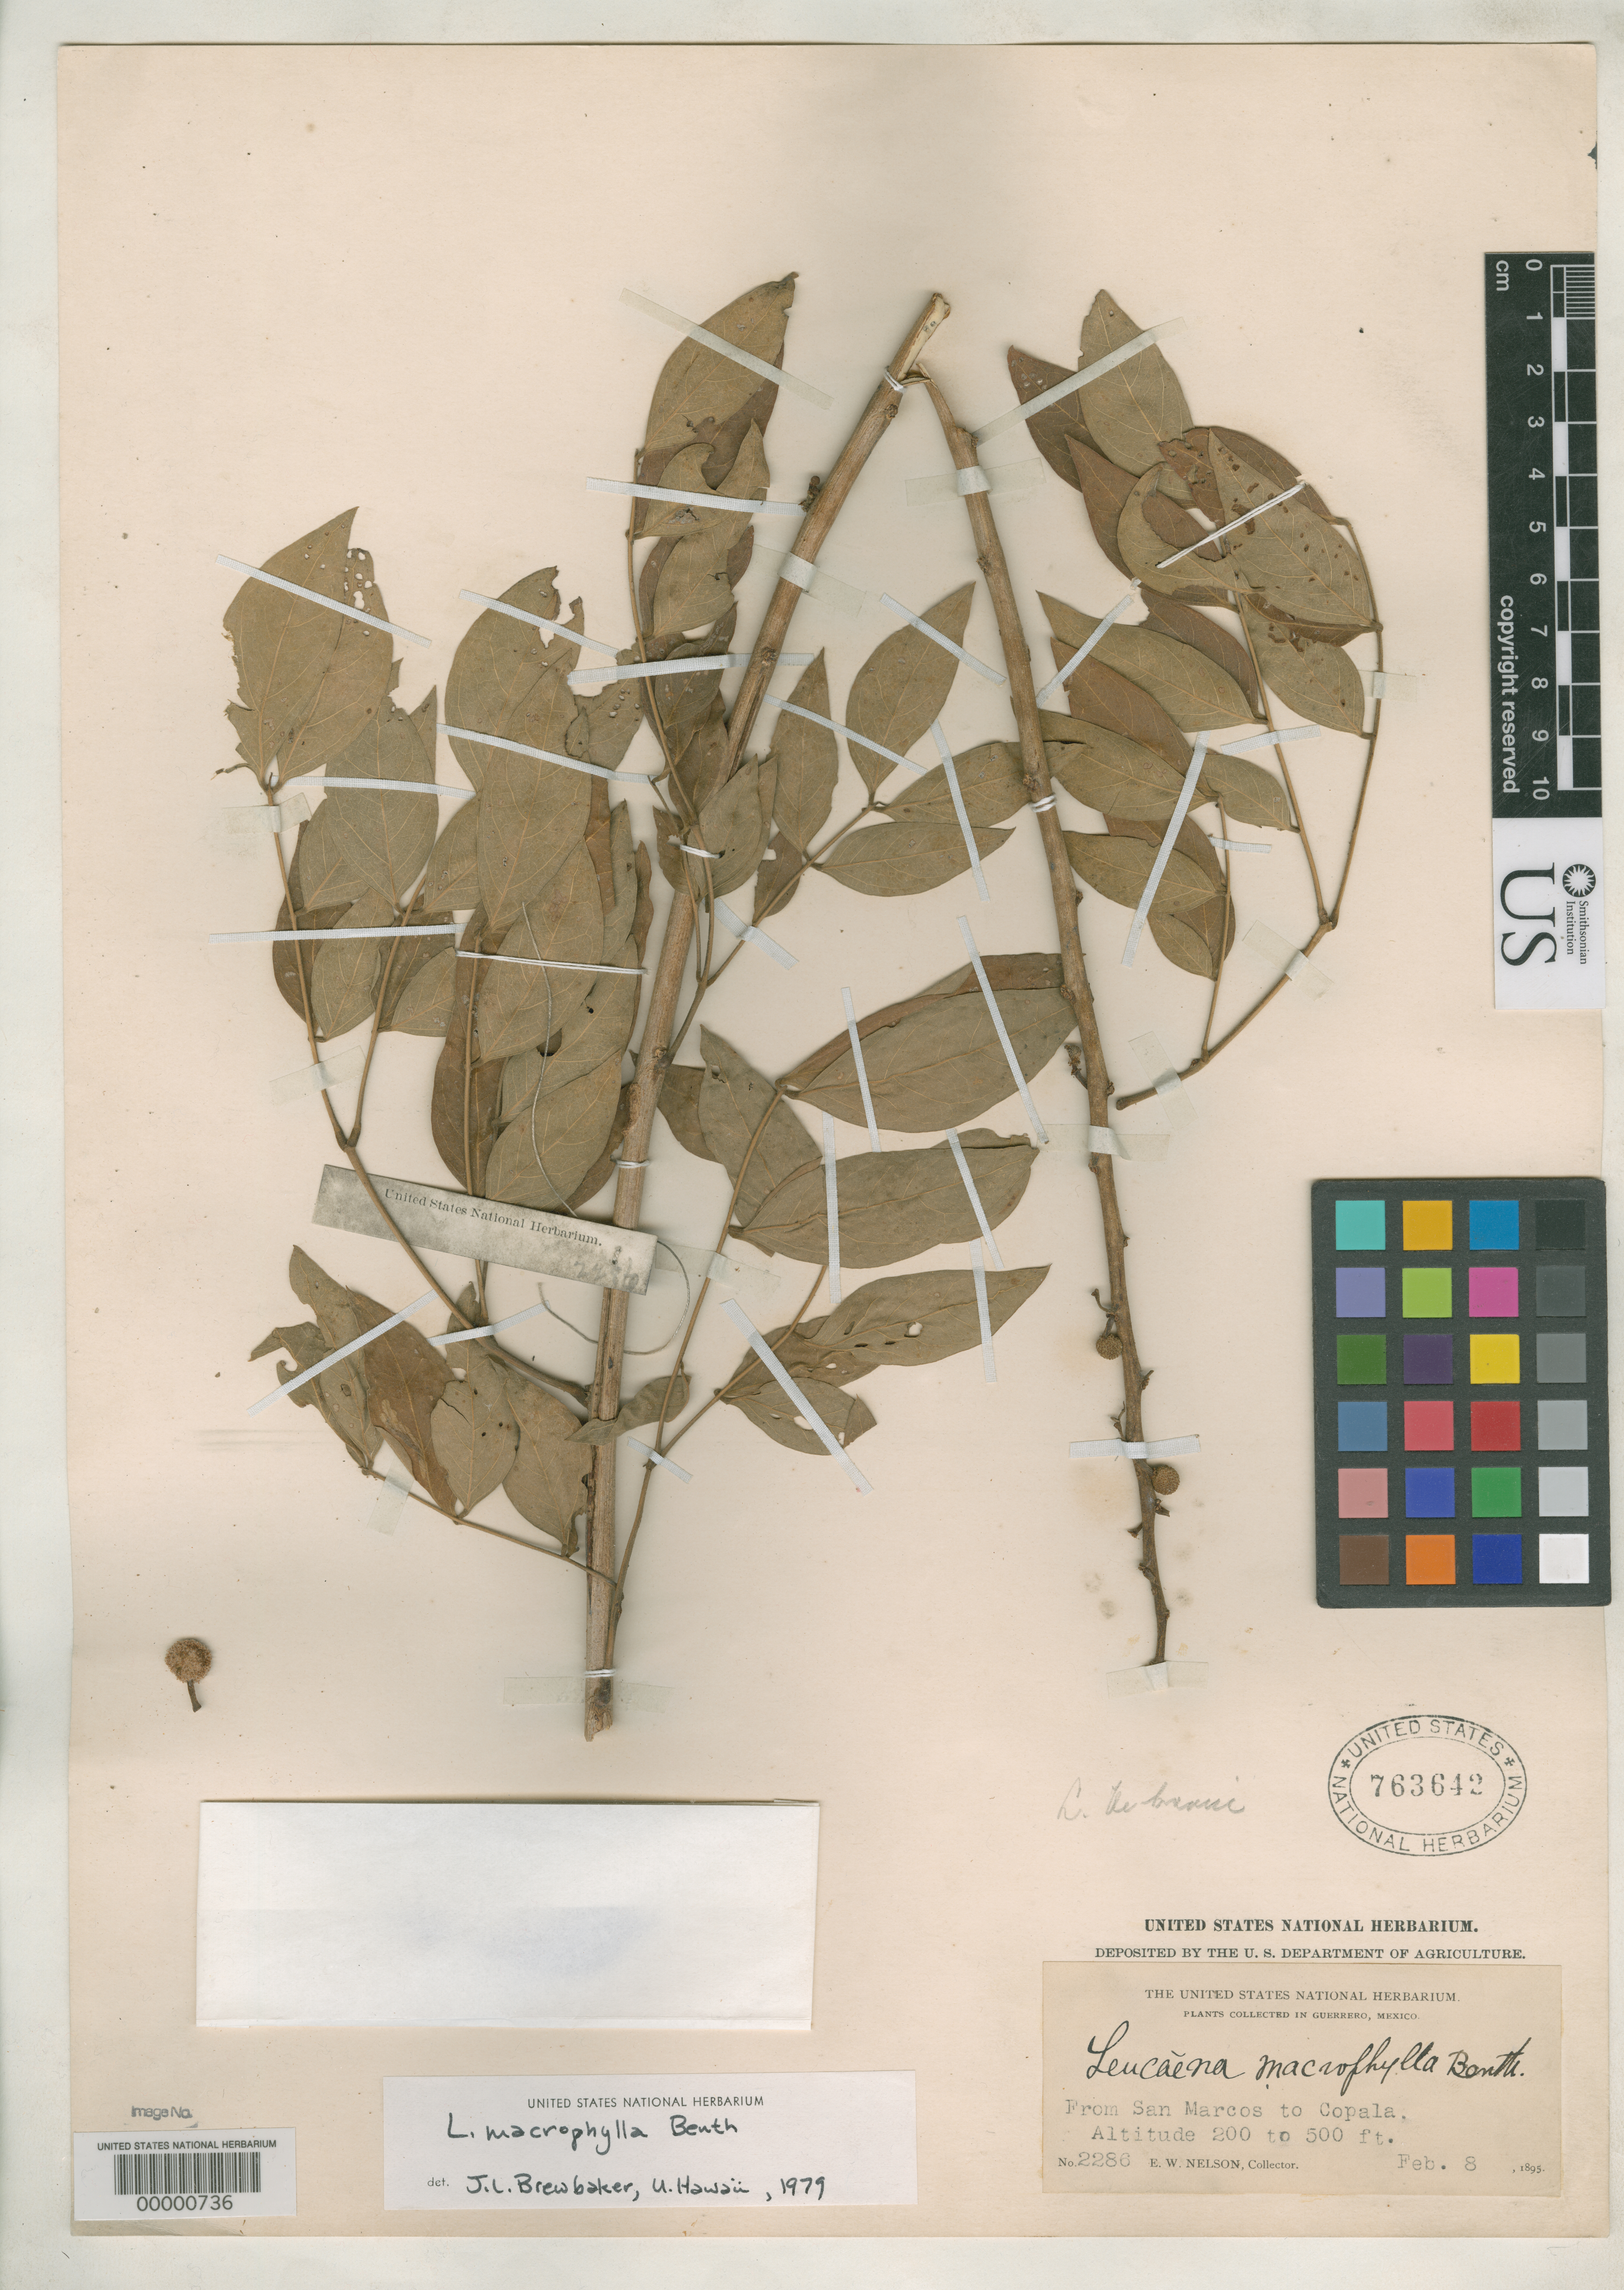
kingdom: Plantae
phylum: Tracheophyta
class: Magnoliopsida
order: Fabales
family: Fabaceae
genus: Leucaena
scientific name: Leucaena nelsonii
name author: Britton & Rose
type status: Type Collection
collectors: E. W. Nelson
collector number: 2286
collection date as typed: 08 Feb 1895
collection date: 1895-02-08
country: Mexico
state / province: Guerrero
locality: Between San Marcos and Copala.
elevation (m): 61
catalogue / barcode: US 763642